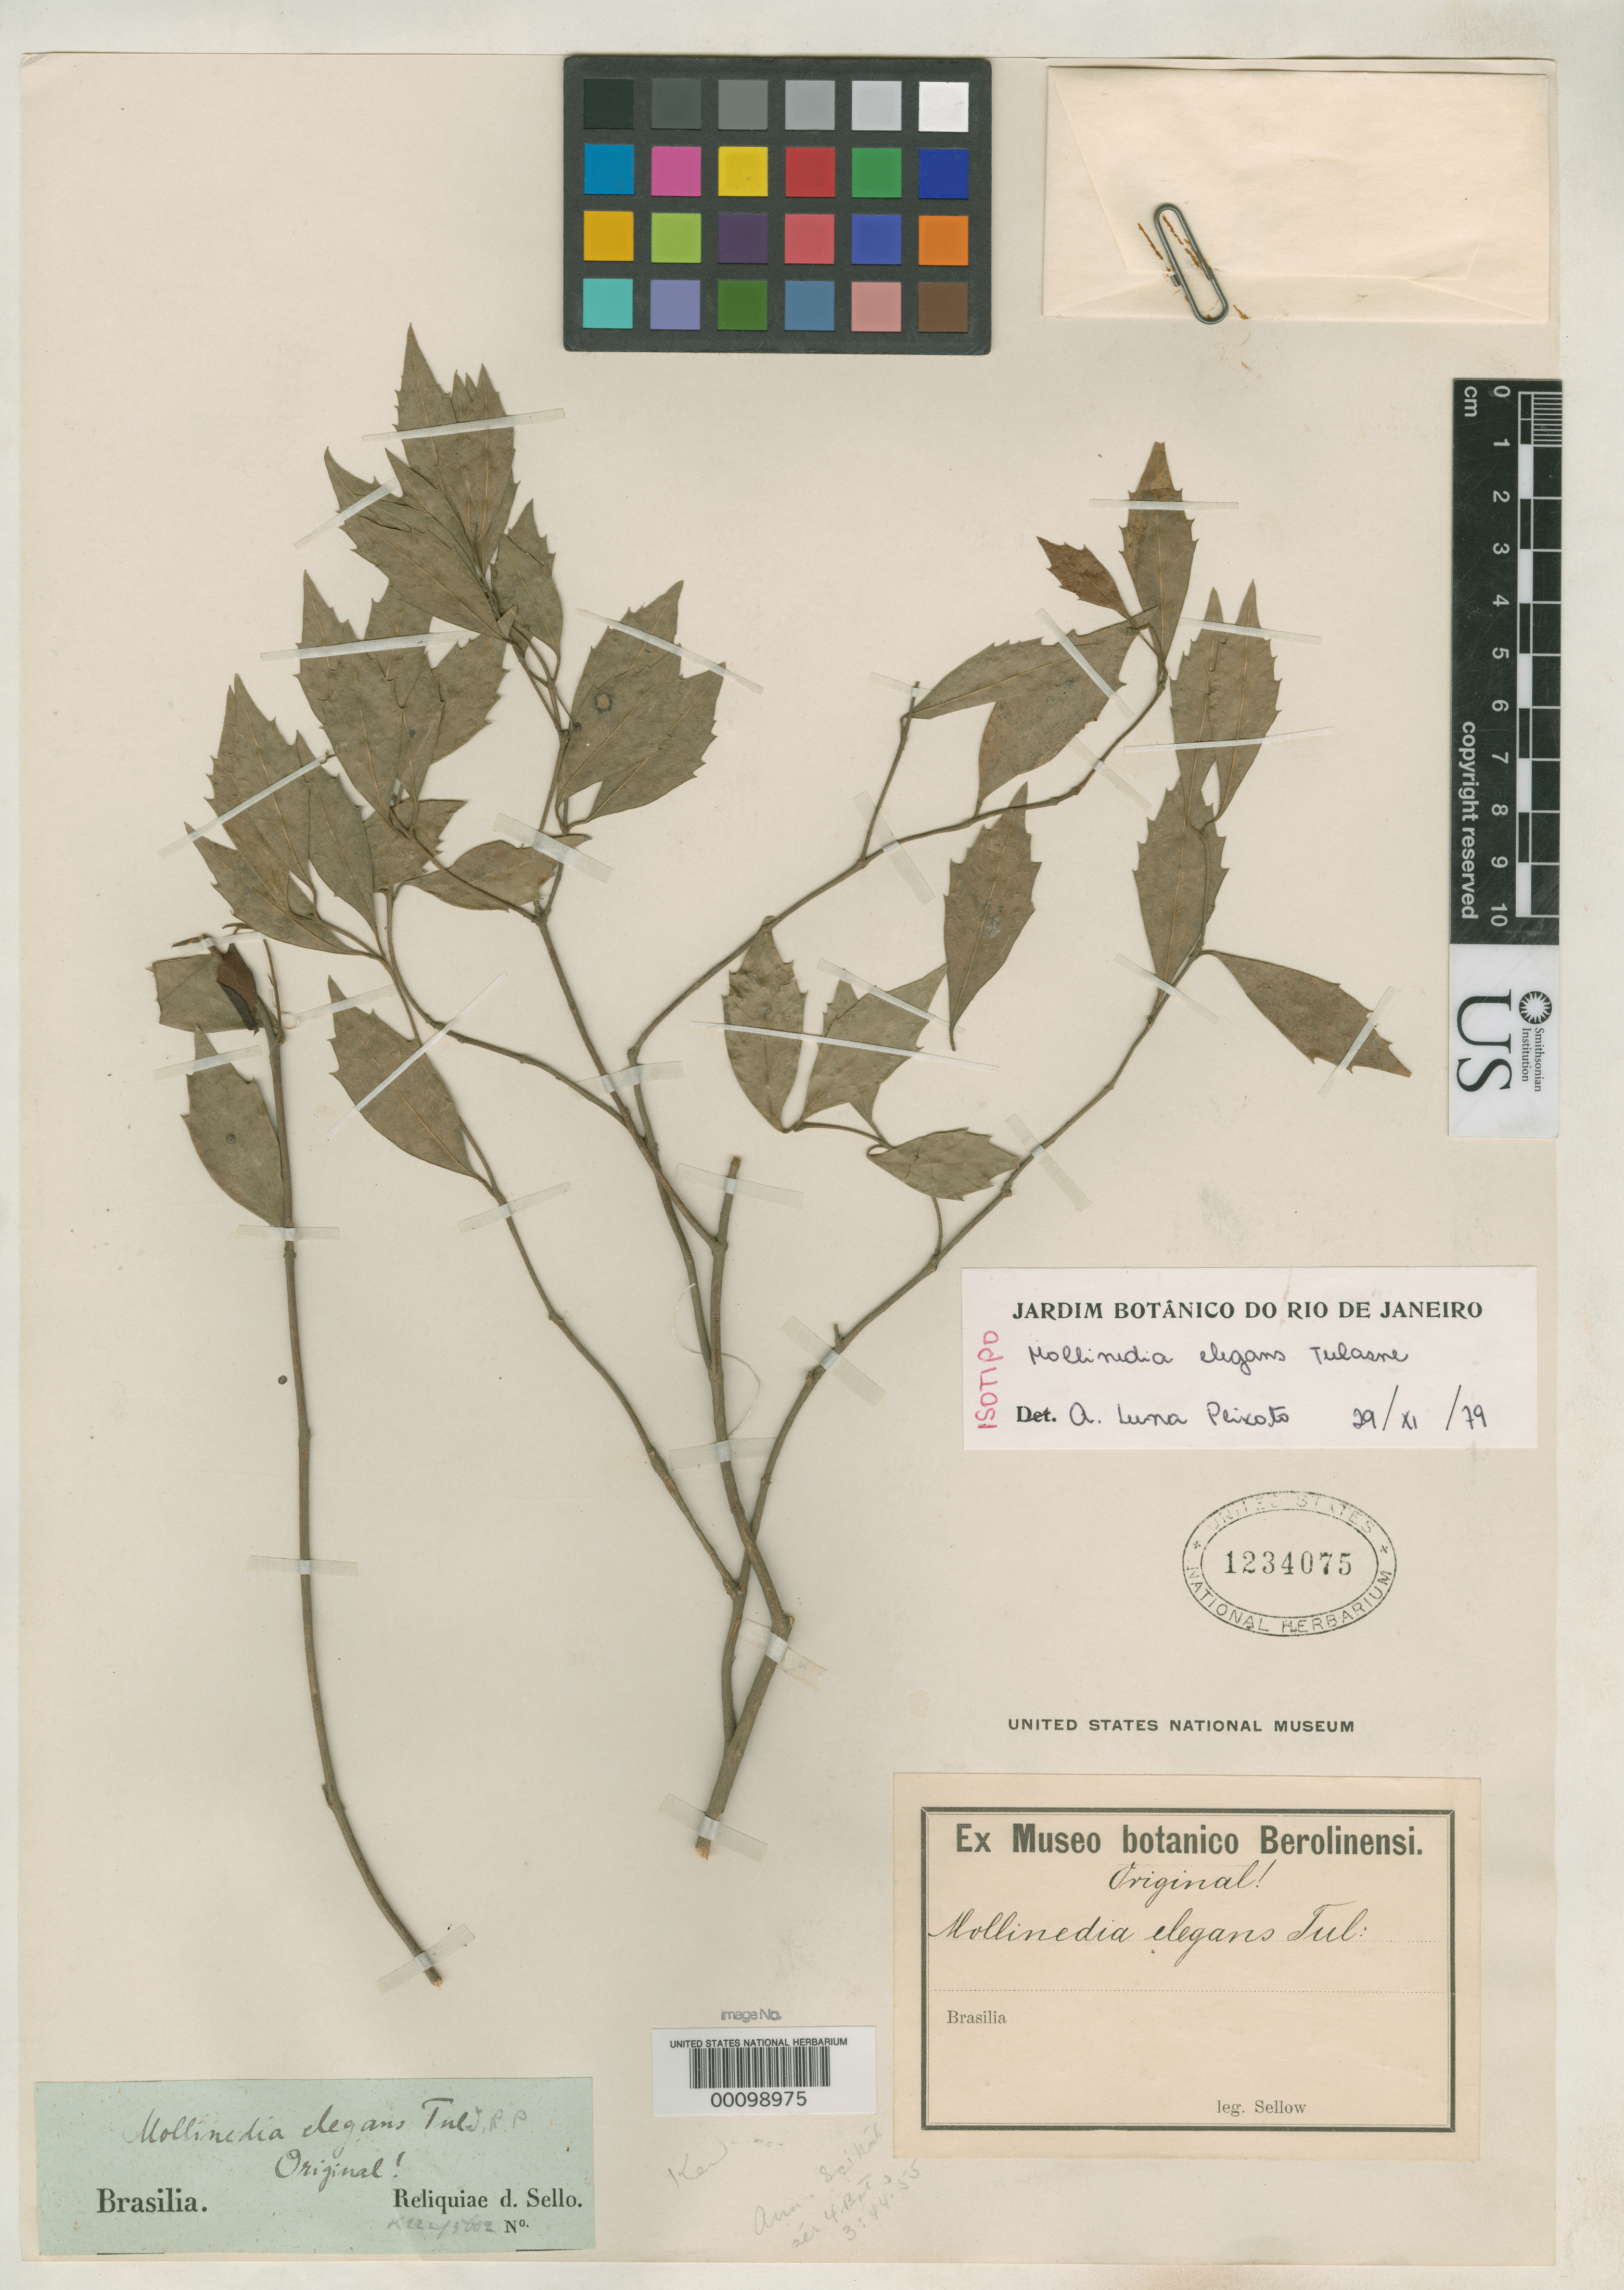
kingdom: Plantae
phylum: Tracheophyta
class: Magnoliopsida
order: Laurales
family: Monimiaceae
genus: Mollinedia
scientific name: Mollinedia elegans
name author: Tul.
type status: Isotype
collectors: F. Sellow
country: Brazil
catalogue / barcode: US 1234075